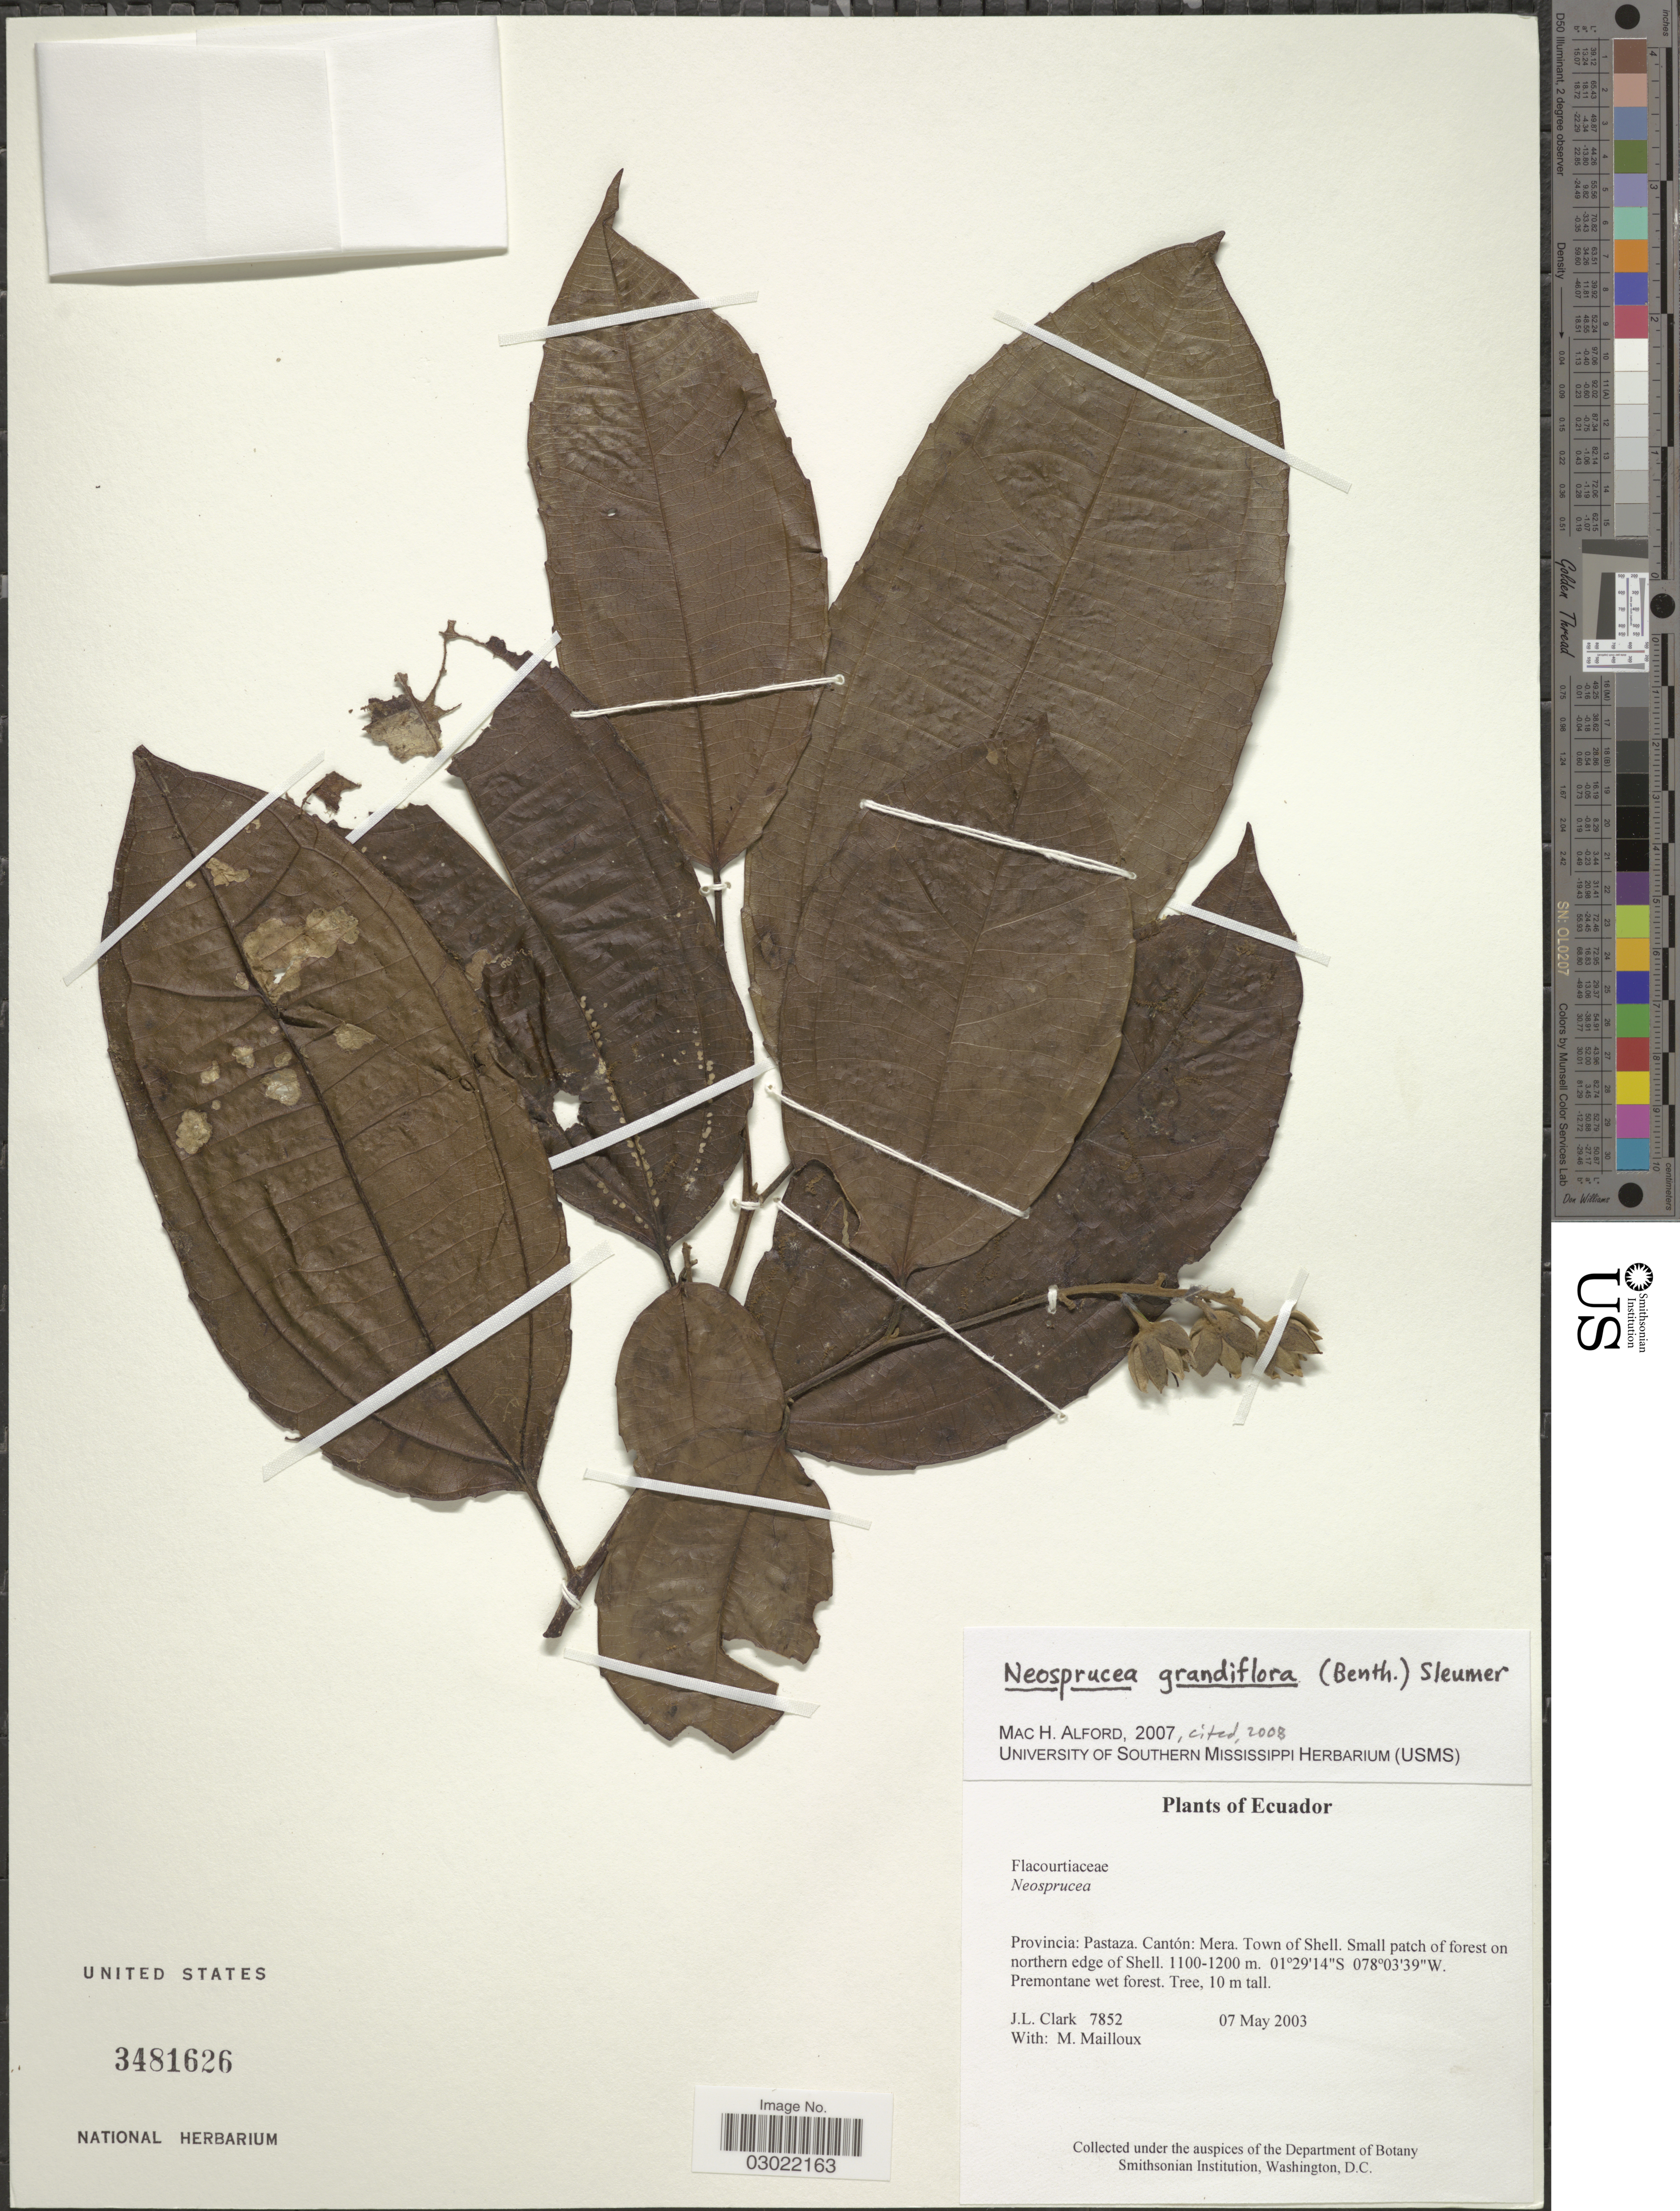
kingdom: Plantae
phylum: Tracheophyta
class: Magnoliopsida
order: Malpighiales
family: Salicaceae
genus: Neosprucea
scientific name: Neosprucea grandiflora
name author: (Spruce ex Benth.) Sleumer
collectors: J. L. Clark & M. Mailloux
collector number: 7852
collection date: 2003-05-07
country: Ecuador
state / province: Pastaza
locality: Cantón: Mera. Town of Shell. Small patch of forest on northern edge of Shell.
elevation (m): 1100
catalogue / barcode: US 3481626